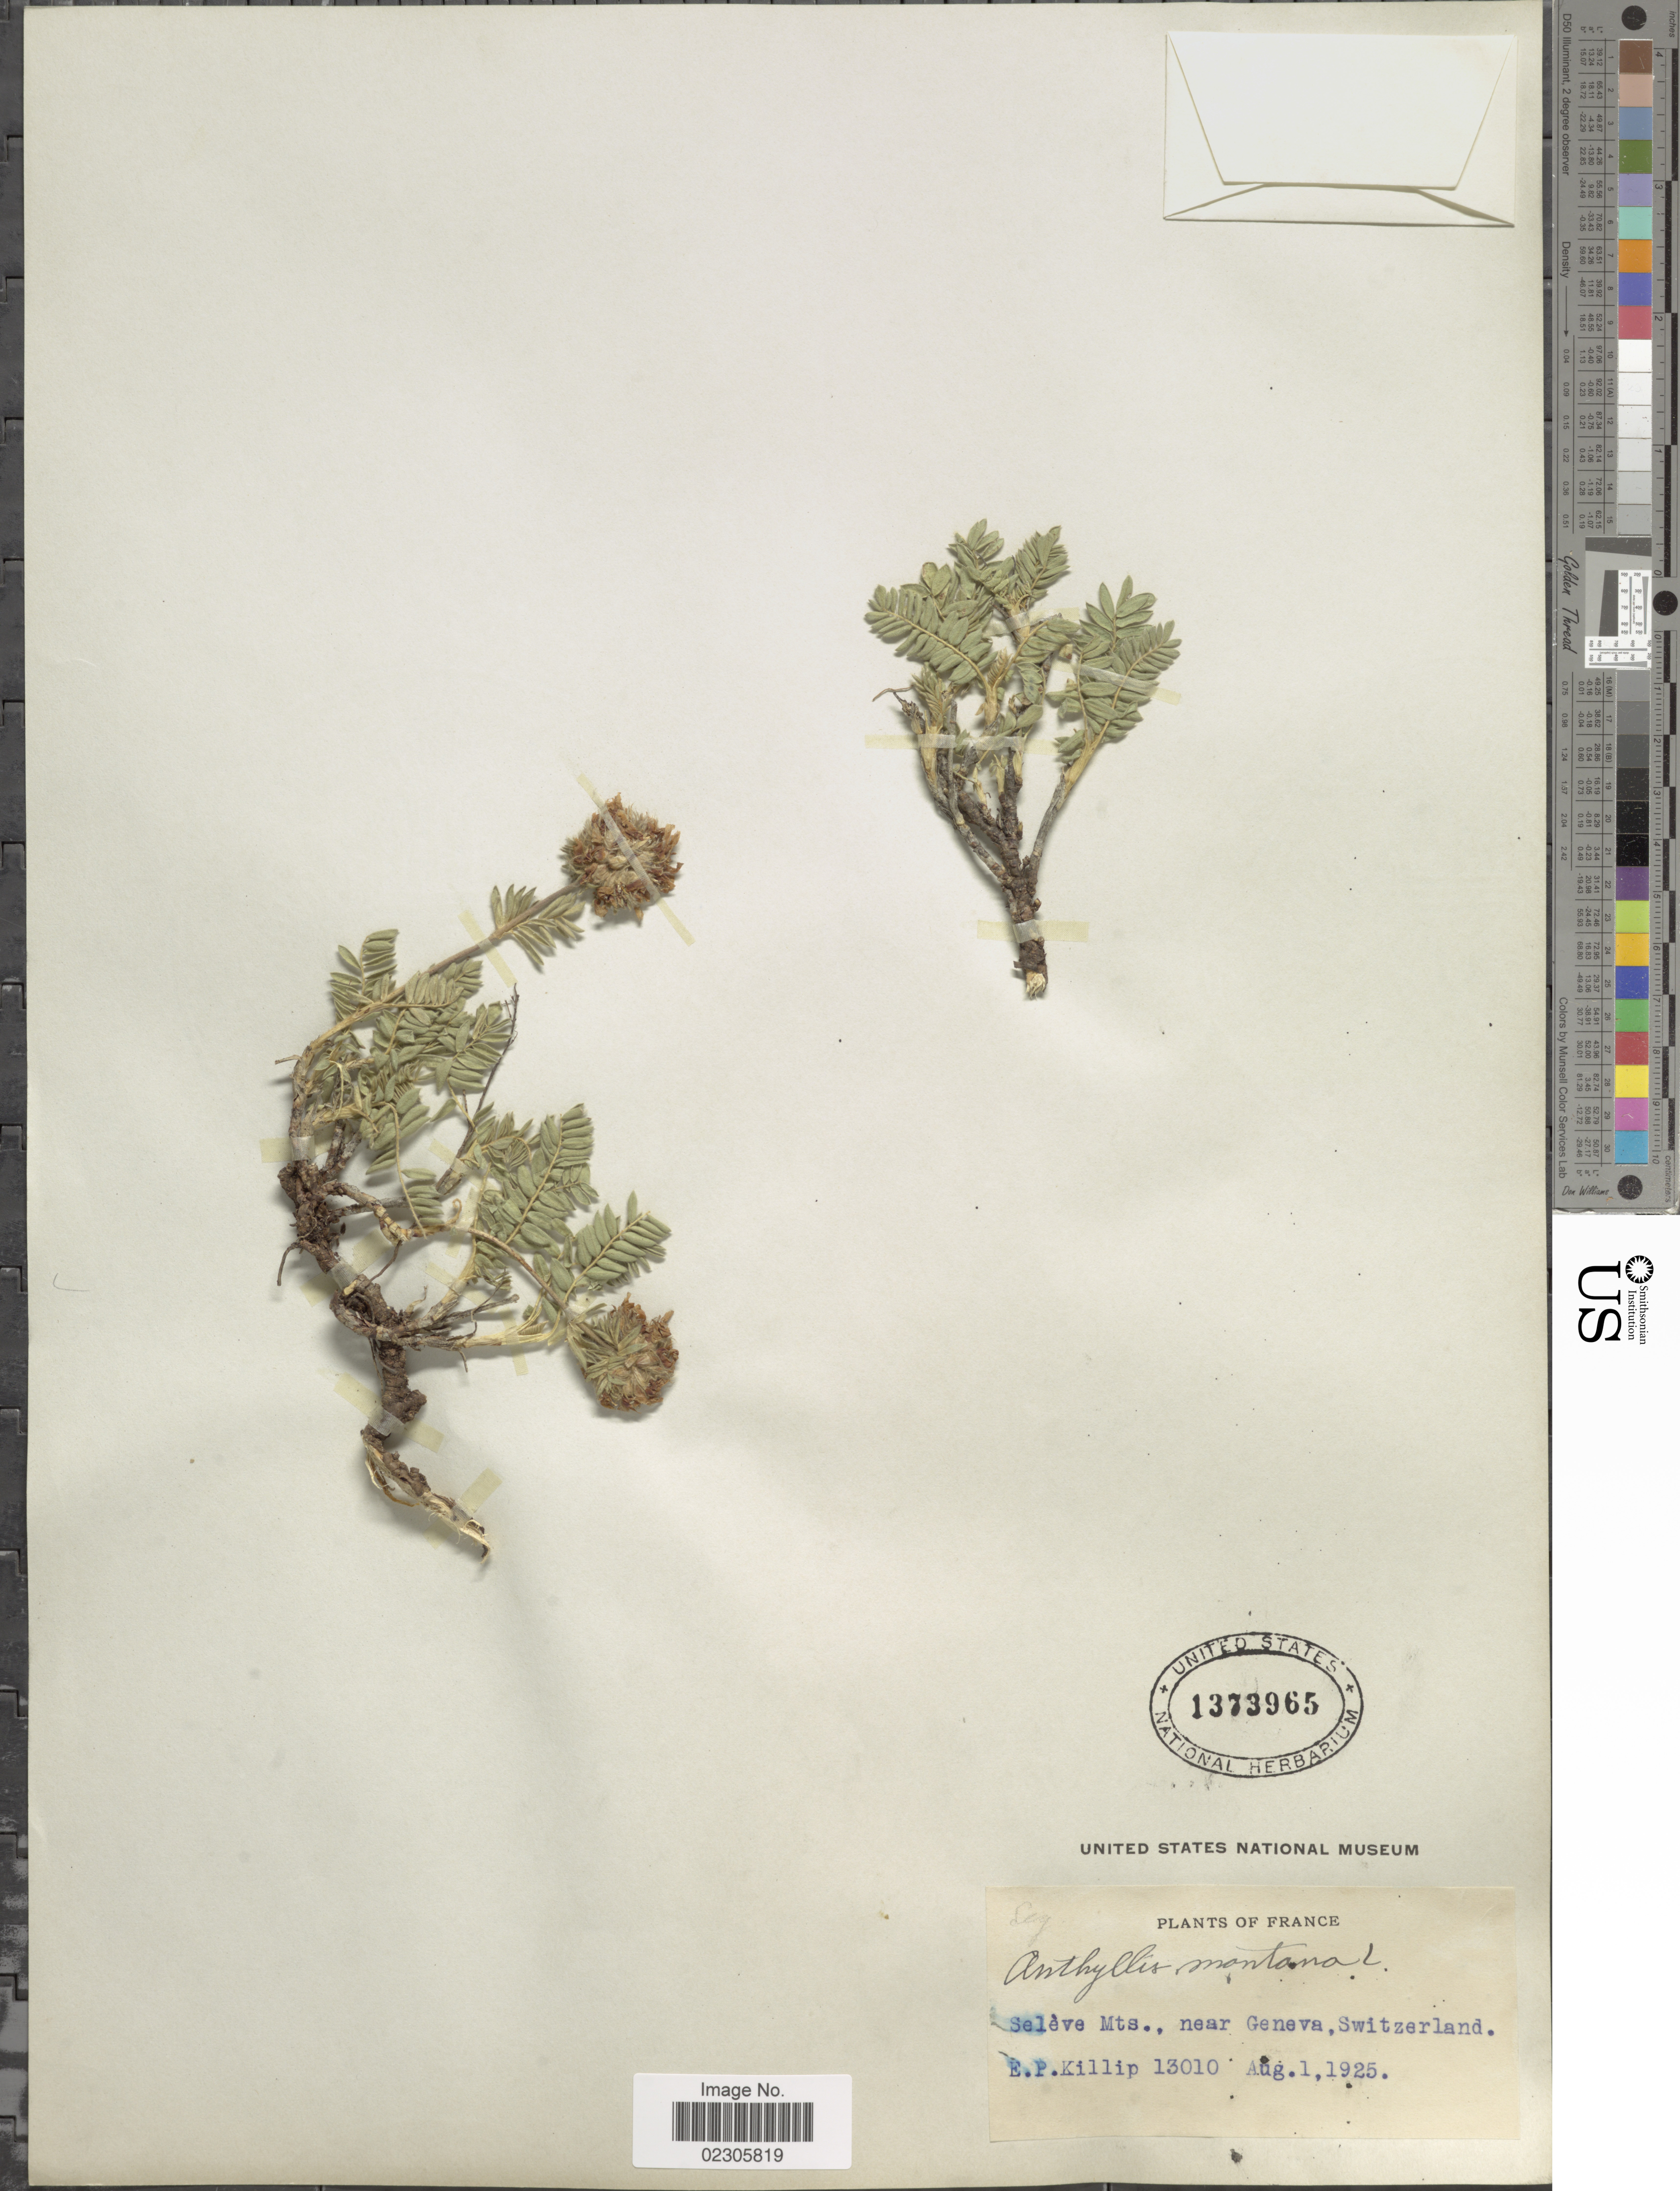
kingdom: Plantae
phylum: Tracheophyta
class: Magnoliopsida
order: Fabales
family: Fabaceae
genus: Anthyllis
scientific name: Anthyllis montana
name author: L.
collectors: E. P. Killip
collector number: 13010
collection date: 1925-08-01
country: Switzerland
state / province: Genève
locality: Seleve Mts., near Geneva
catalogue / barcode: US 1373965